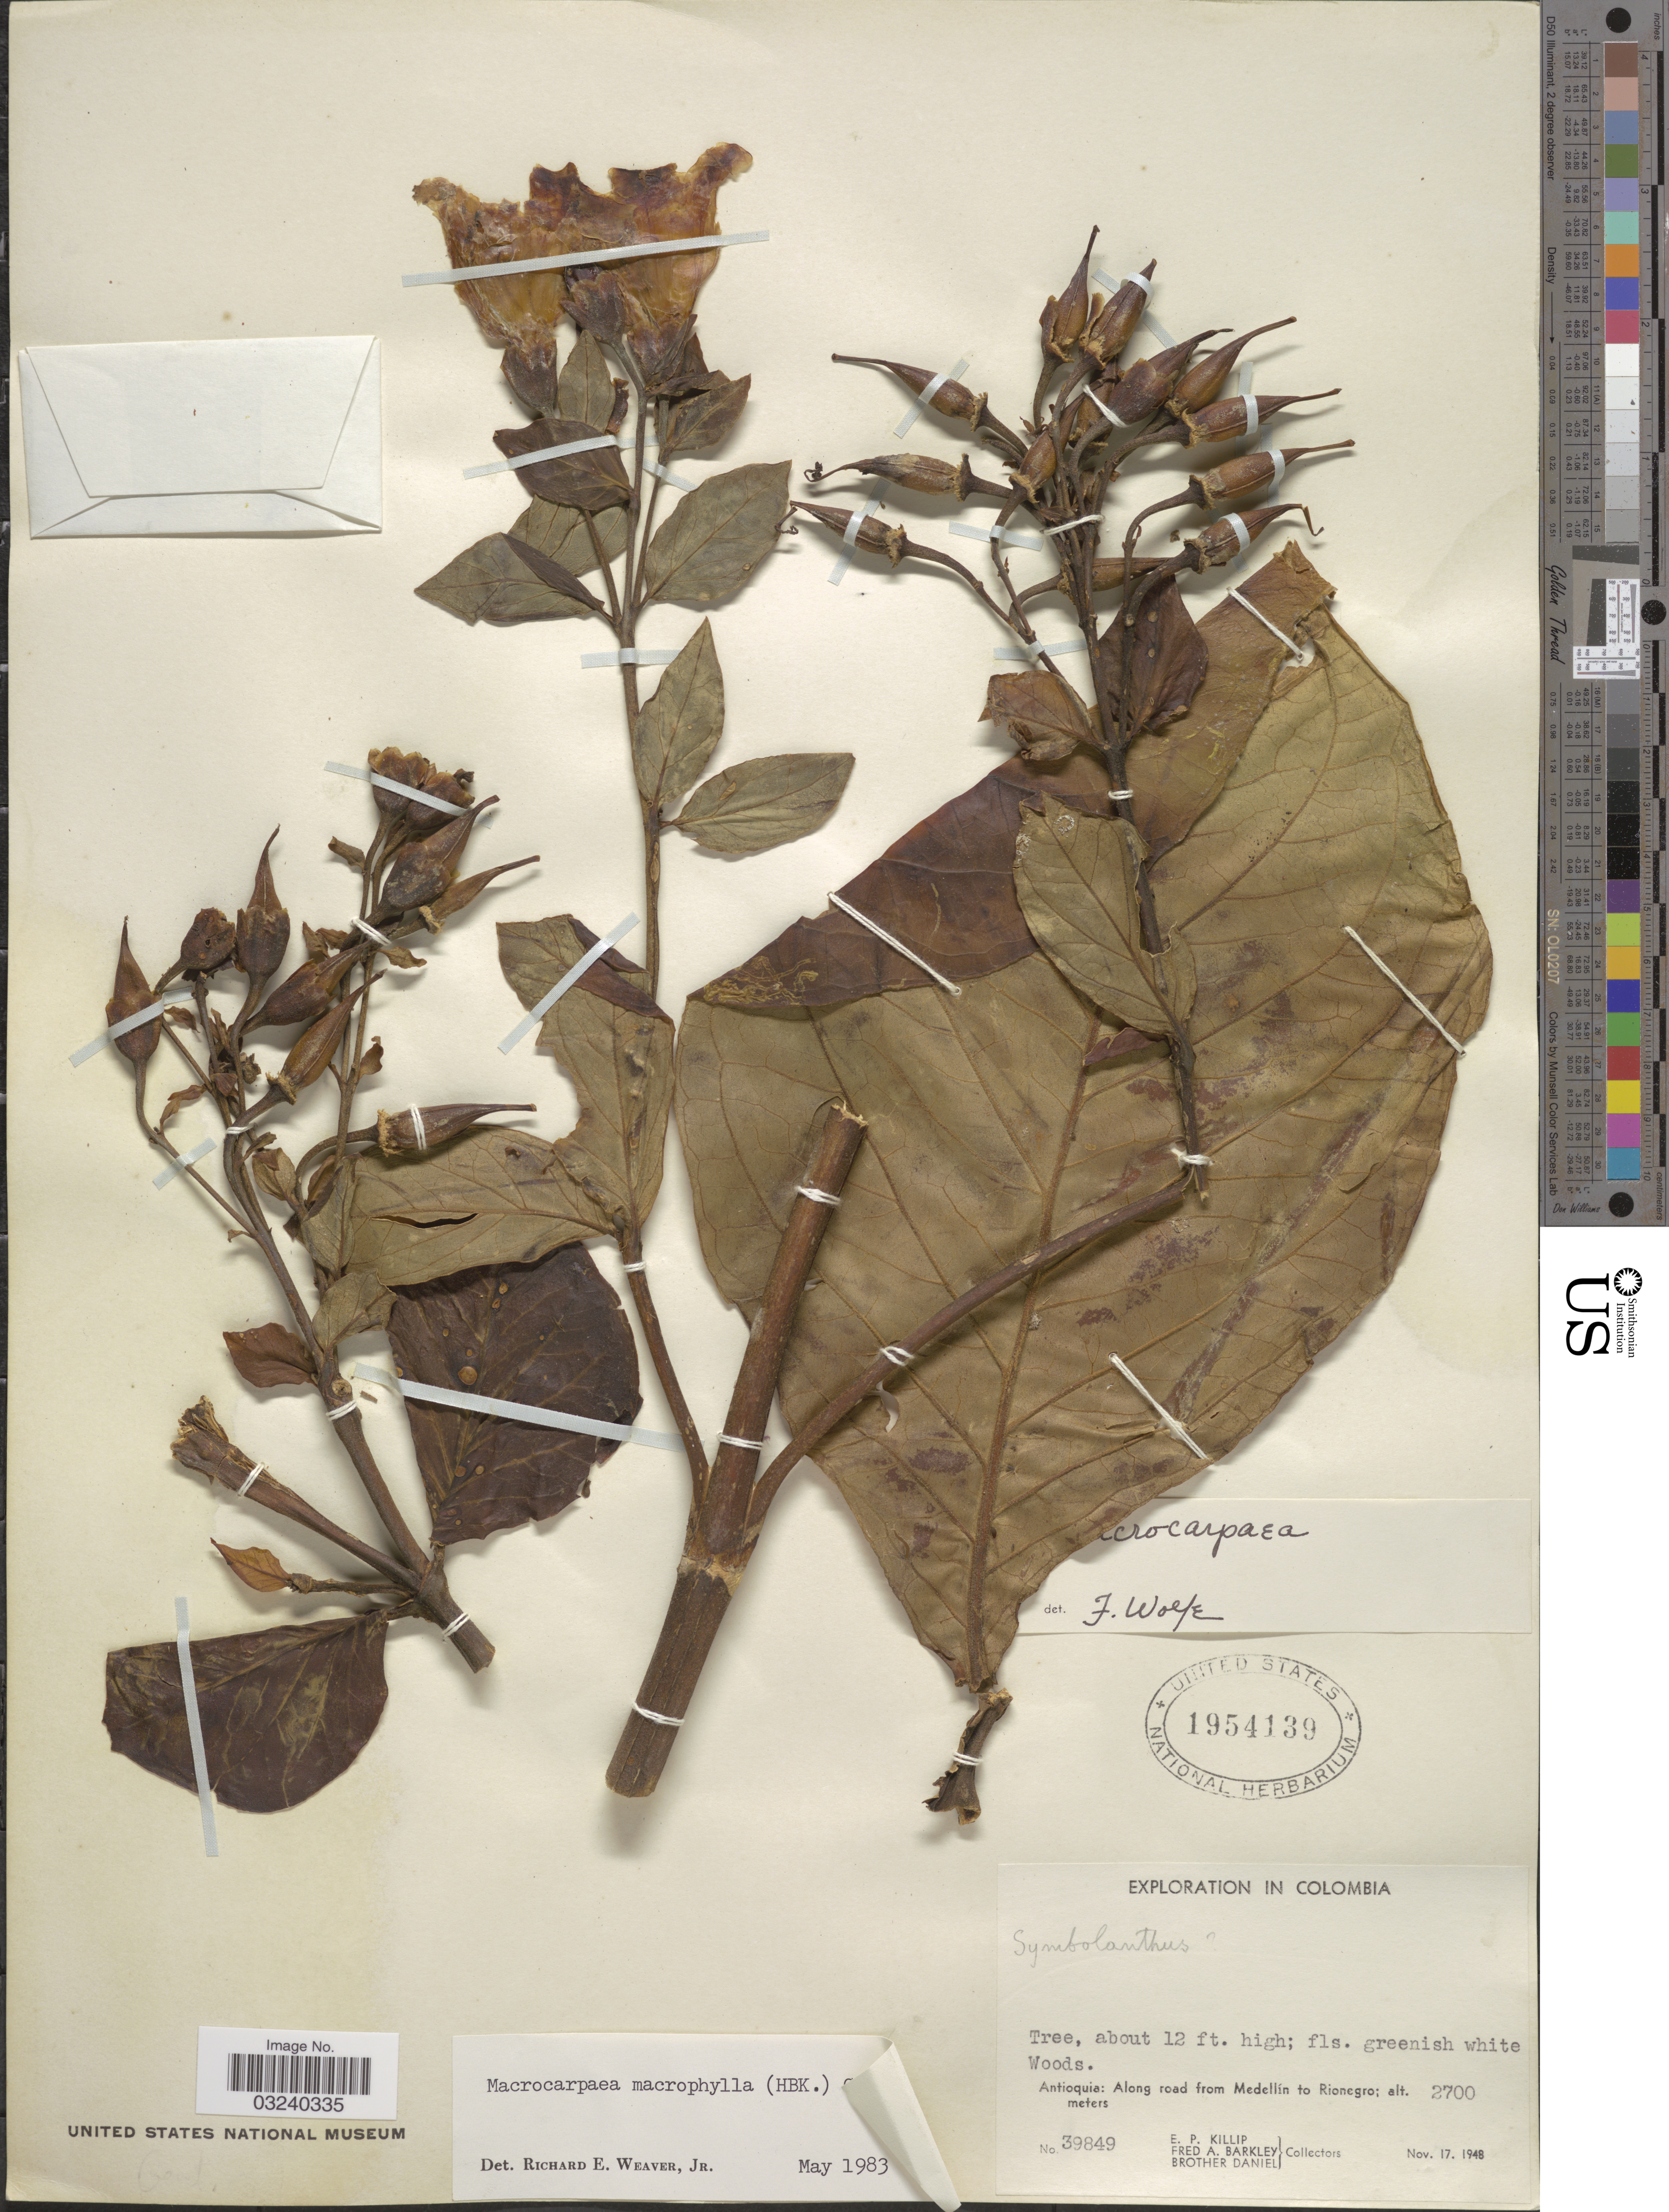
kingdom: Plantae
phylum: Tracheophyta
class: Magnoliopsida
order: Gentianales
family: Gentianaceae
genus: Macrocarpaea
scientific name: Macrocarpaea macrophylla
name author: (Kunth) Gilg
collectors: E. P. Killip, F. A. Barkley & Bro. Daniel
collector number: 39849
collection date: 1948-11-17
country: Colombia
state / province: Antioquia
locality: Along road from Medellín to Rionegro.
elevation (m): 2700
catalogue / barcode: US 1954139